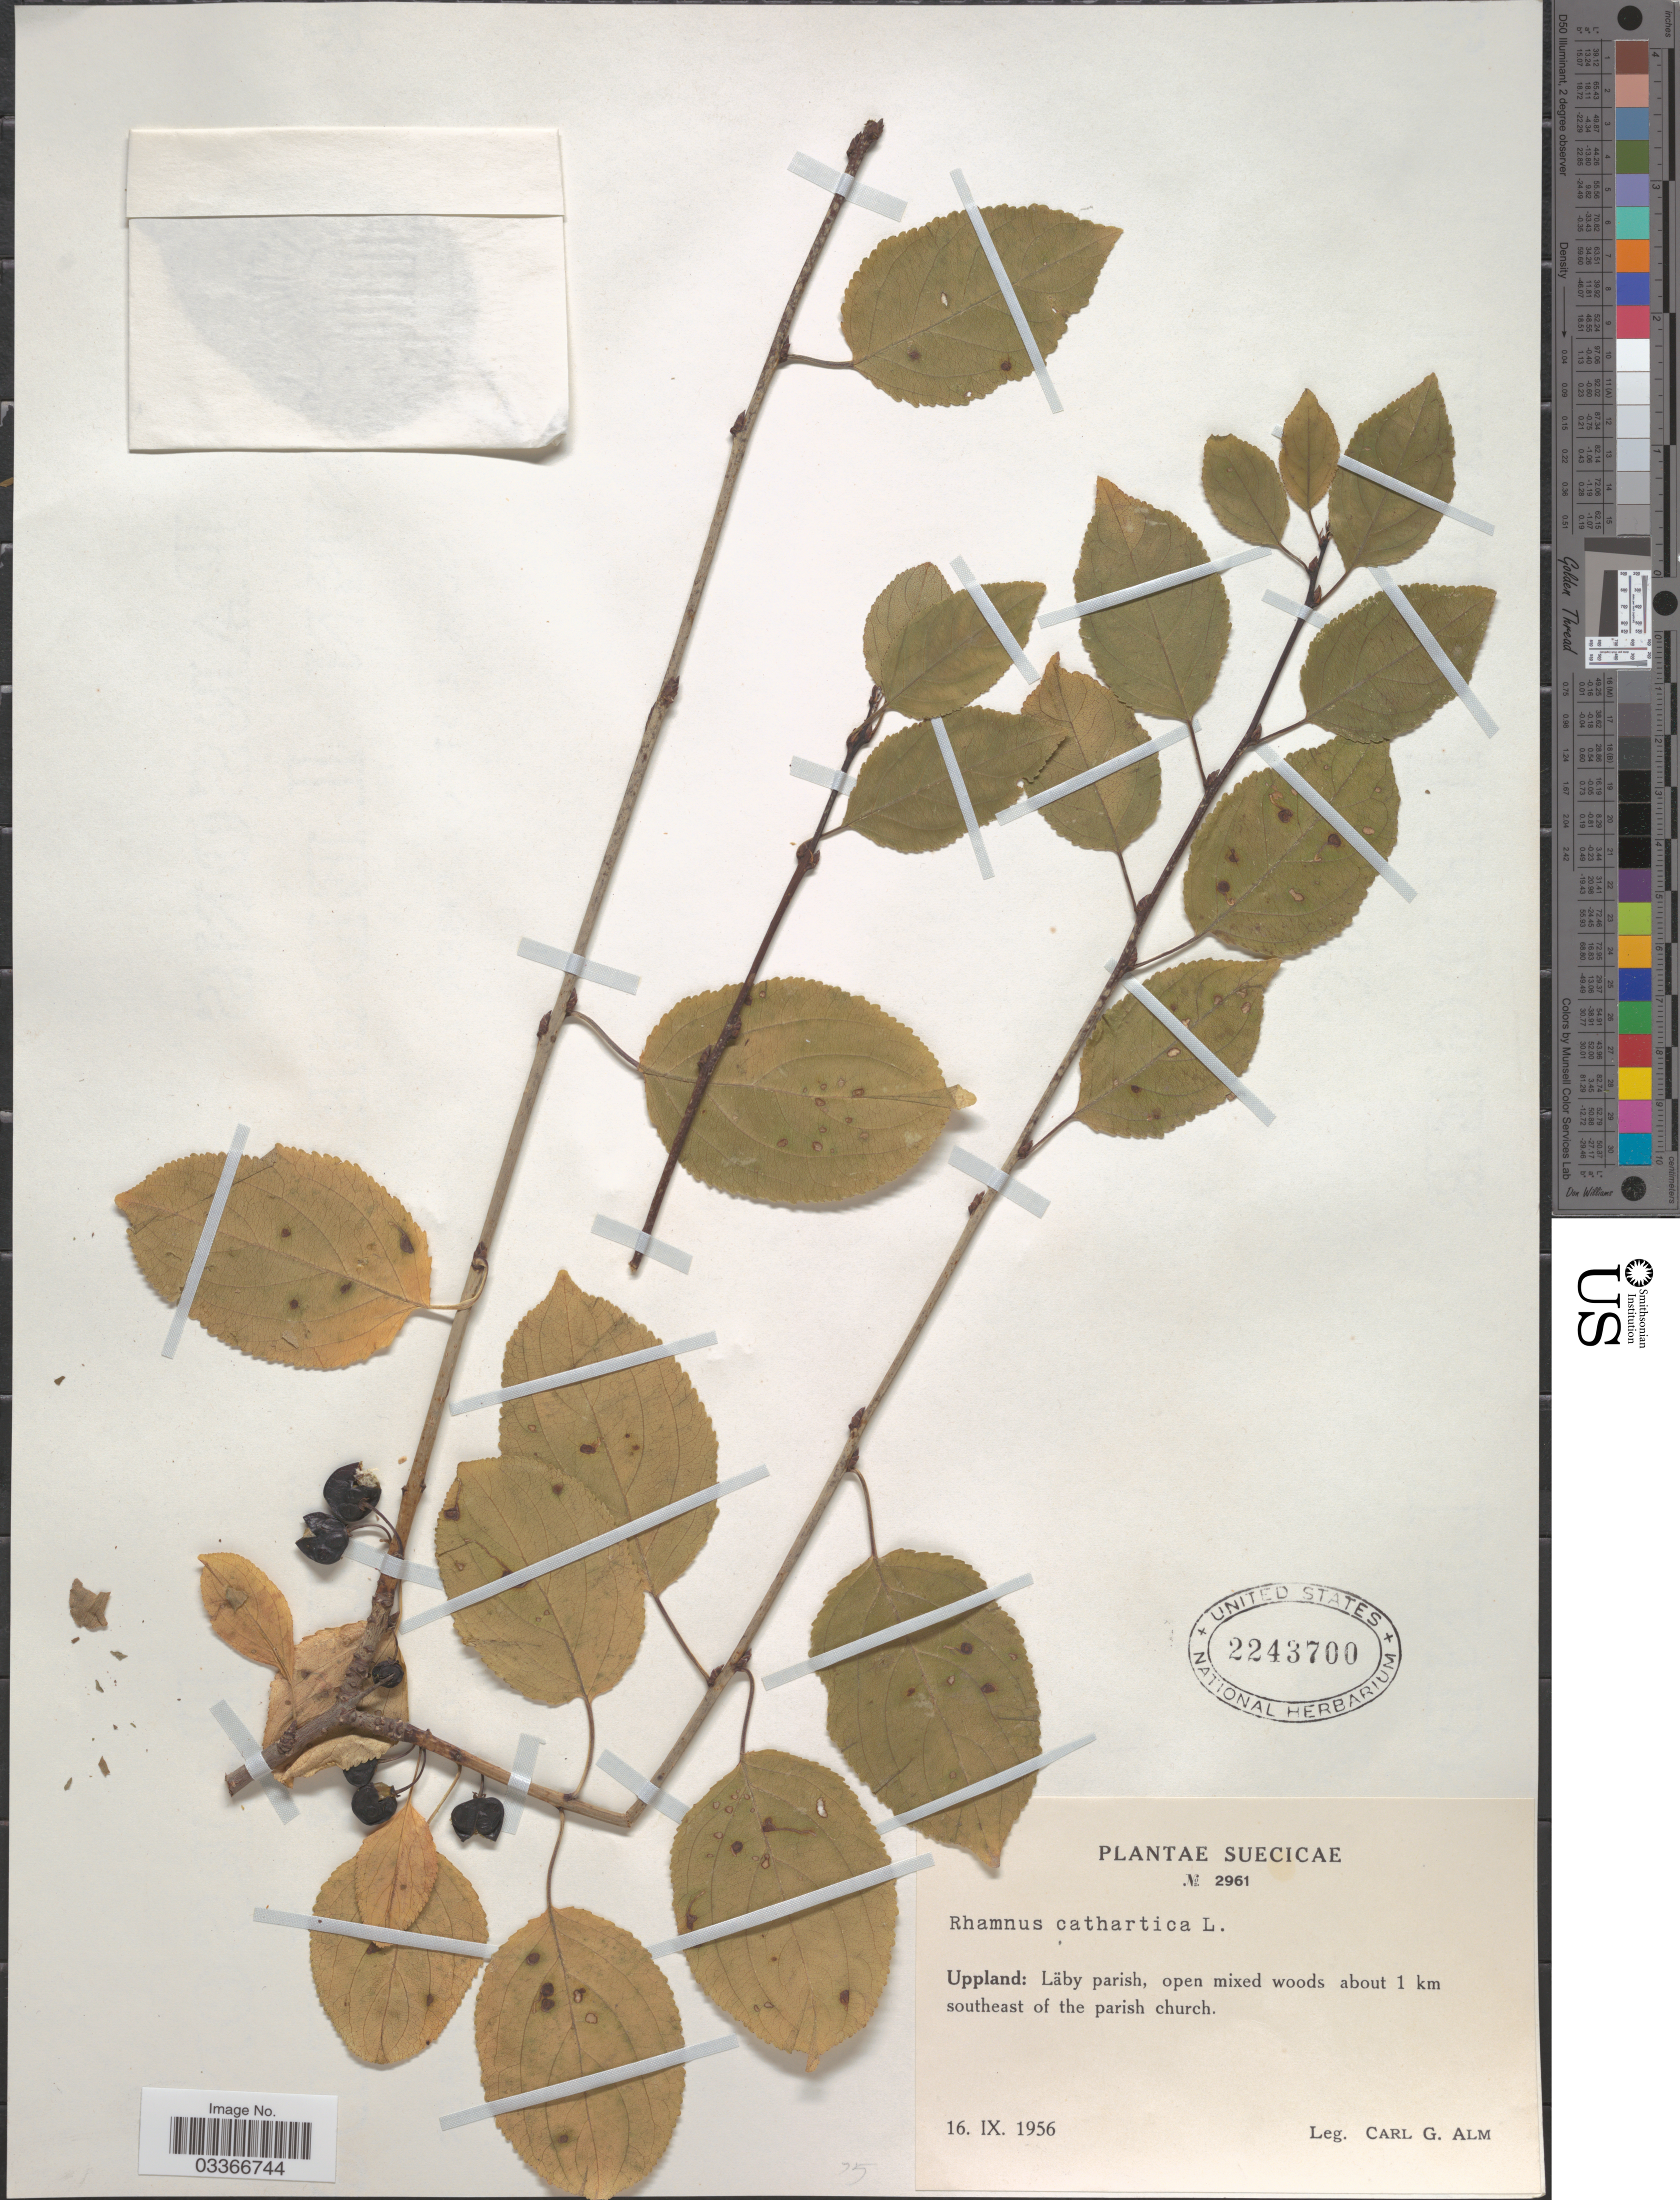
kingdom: Plantae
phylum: Tracheophyta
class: Magnoliopsida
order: Rosales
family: Rhamnaceae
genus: Rhamnus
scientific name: Rhamnus cathartica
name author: L.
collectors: C. G. Alm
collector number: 2961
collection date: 1956-09-16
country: Sweden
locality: Suecicae. Uppland: Läby parish, open mixed woods about 1 km southeast of the parish church.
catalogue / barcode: US 2243700